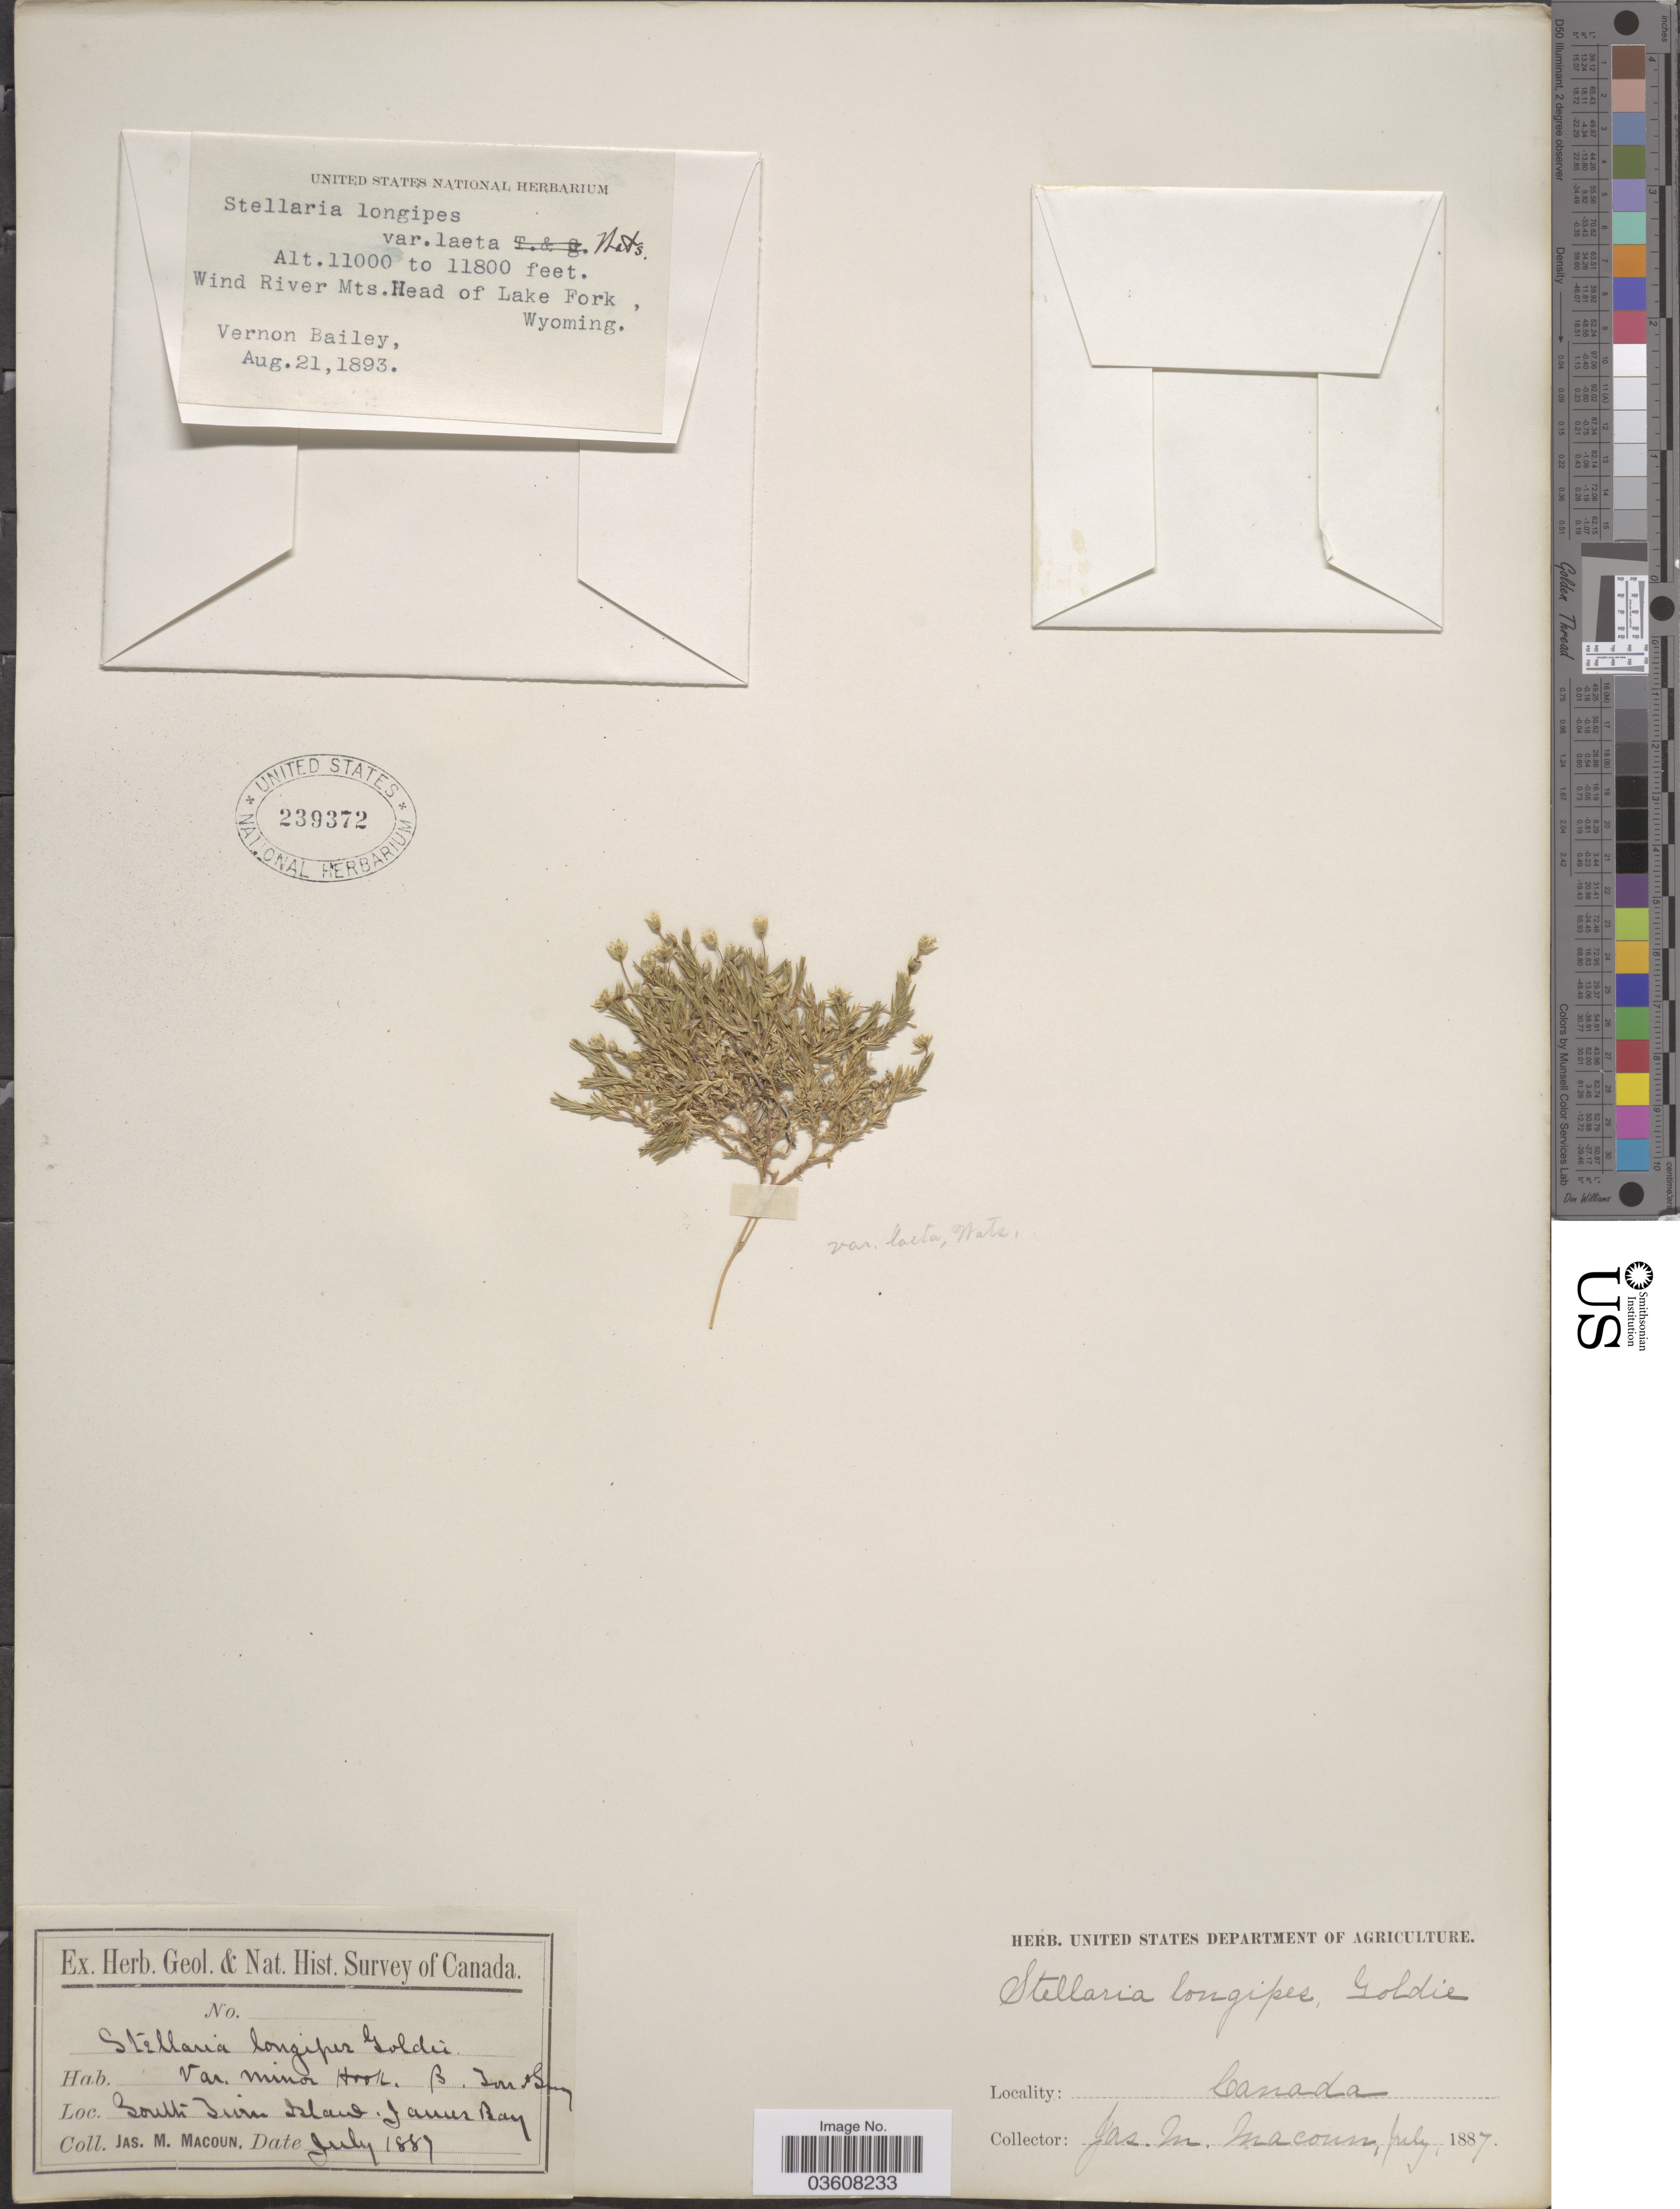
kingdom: Plantae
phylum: Tracheophyta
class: Magnoliopsida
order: Caryophyllales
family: Caryophyllaceae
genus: Stellaria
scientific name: Stellaria laeta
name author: Richards.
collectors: J. M. Macoun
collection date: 1887-07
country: Canada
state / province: Nunavut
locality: South River Island. James Bay.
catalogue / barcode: US 239372-2